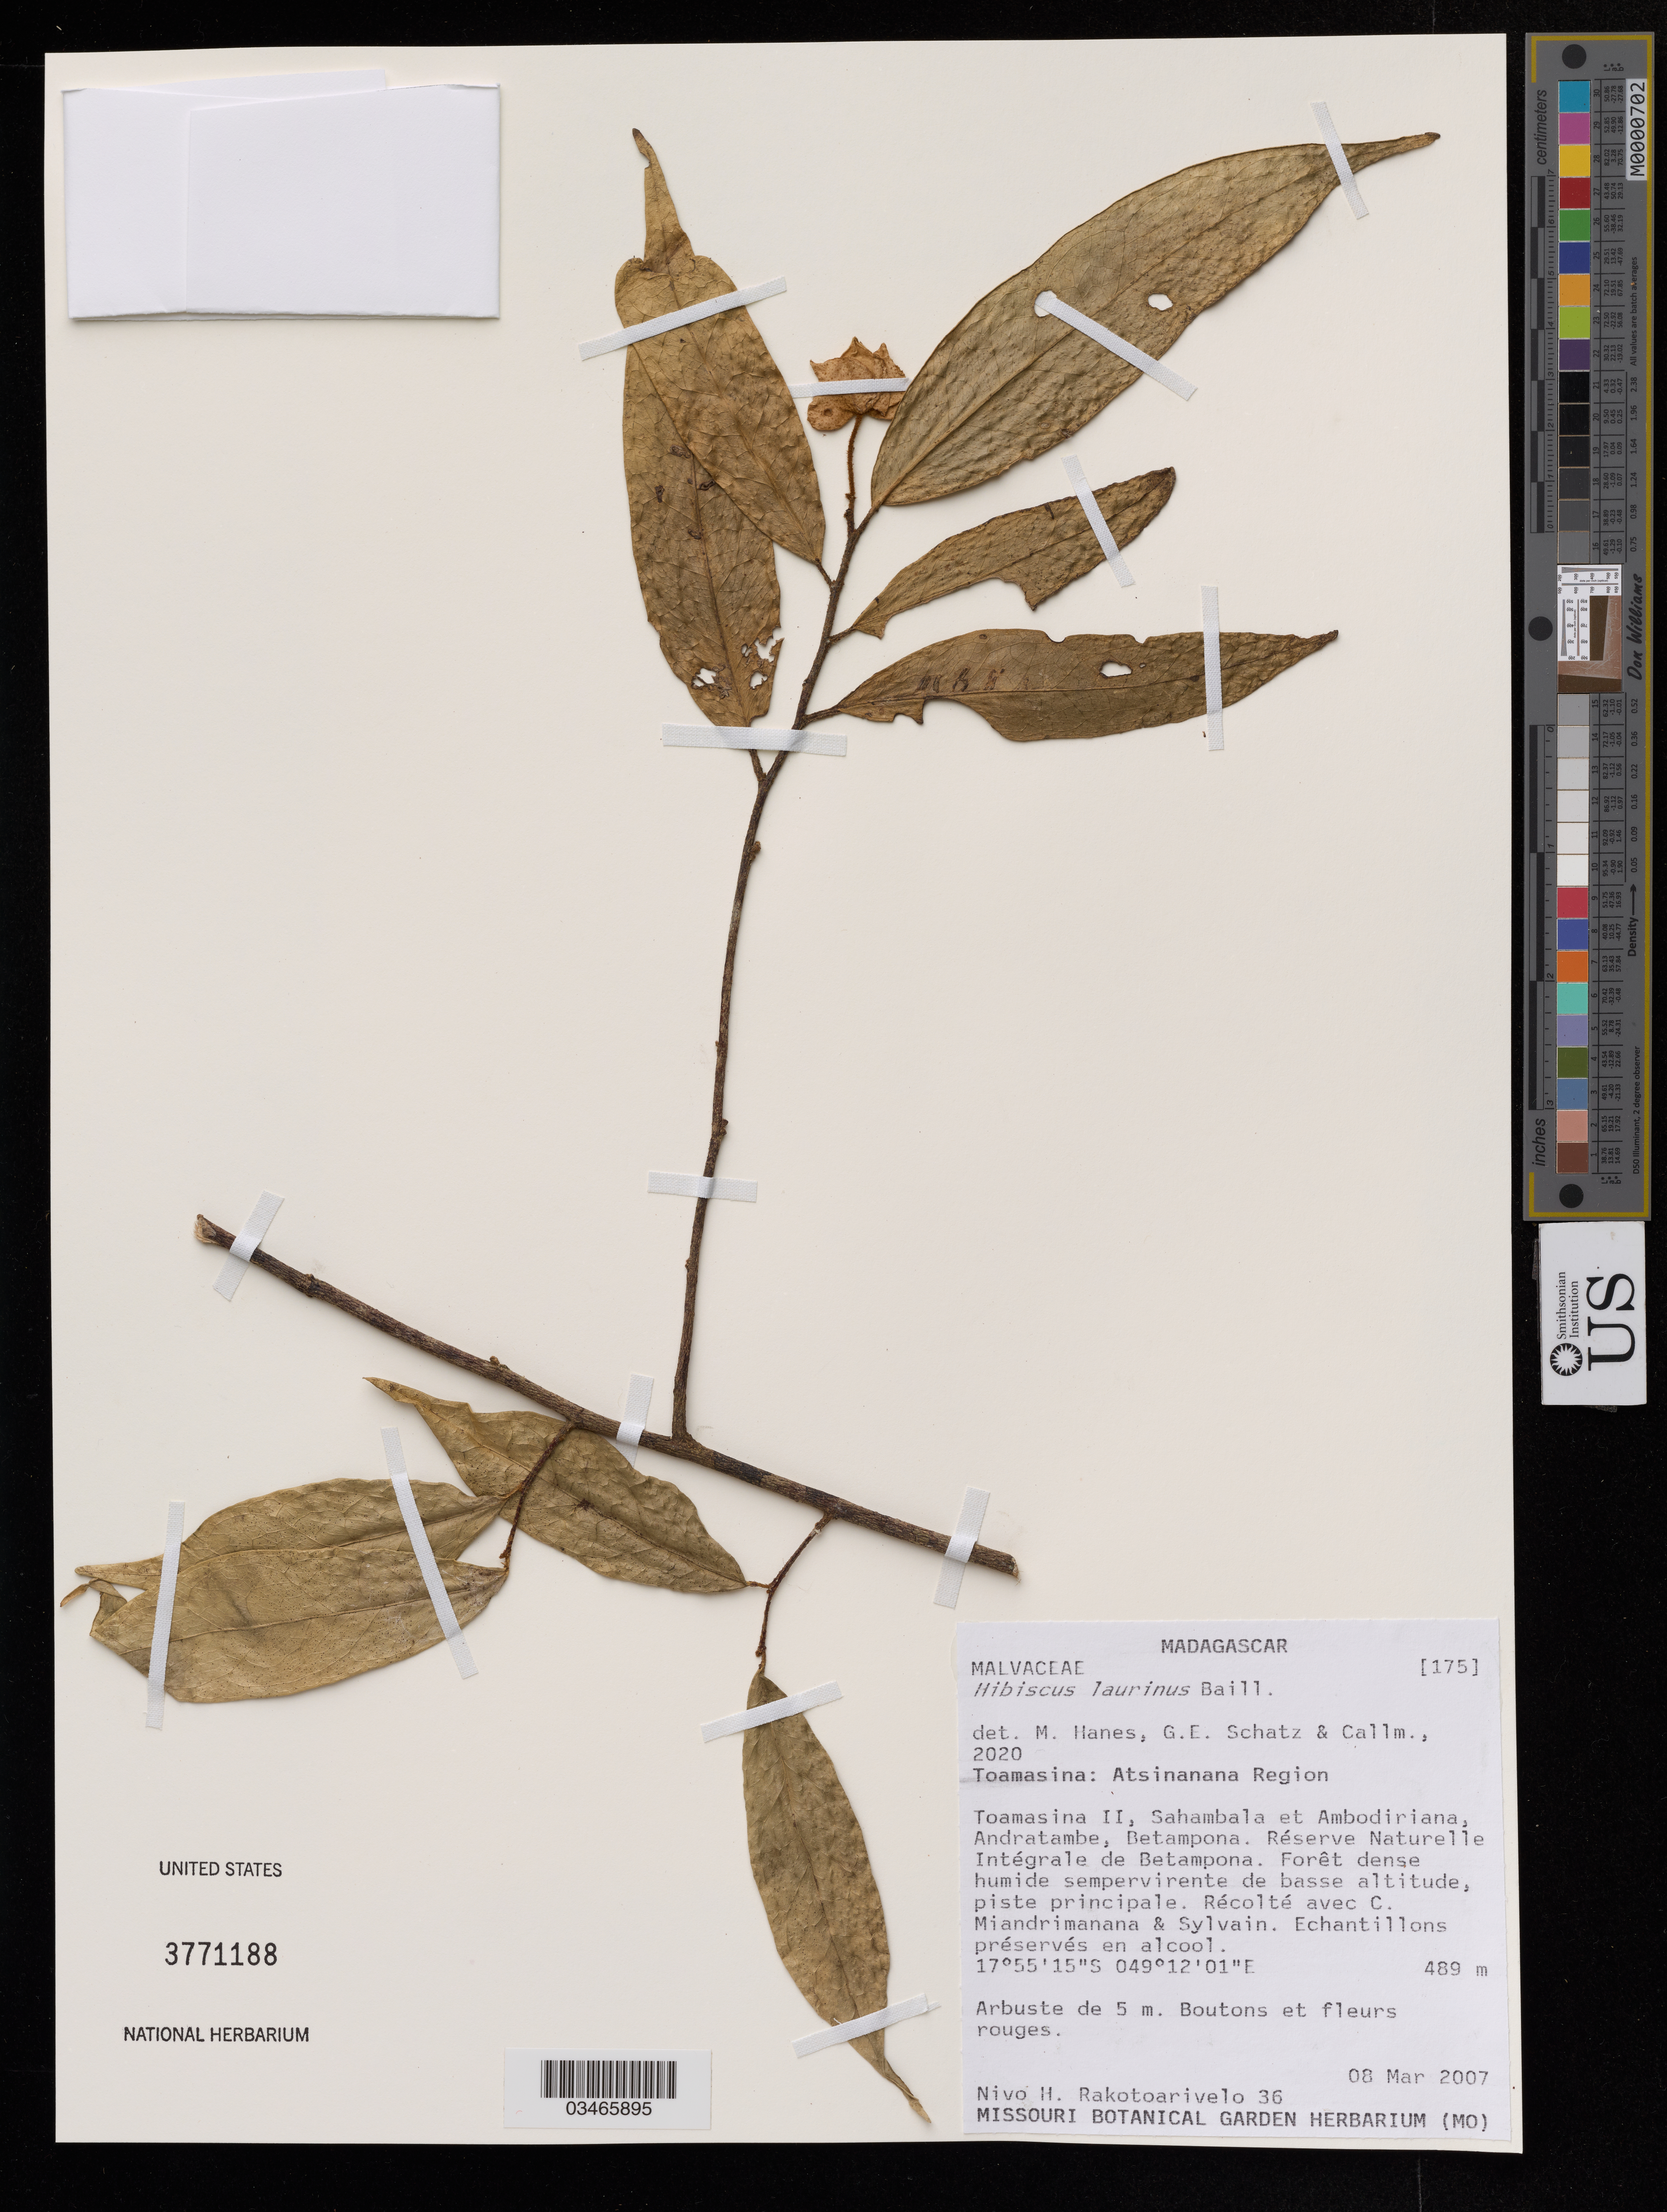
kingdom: Plantae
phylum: Tracheophyta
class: Magnoliopsida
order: Malvales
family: Malvaceae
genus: Hibiscus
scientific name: Hibiscus laurinus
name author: Baill.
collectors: N. Rakotoarivelo et al.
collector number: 36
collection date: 2007-03-08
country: Madagascar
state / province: Antsiranana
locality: Toamasina II, Sahambala et Ambodiriana, Andratambe, Betampona.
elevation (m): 489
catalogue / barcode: US 3771188